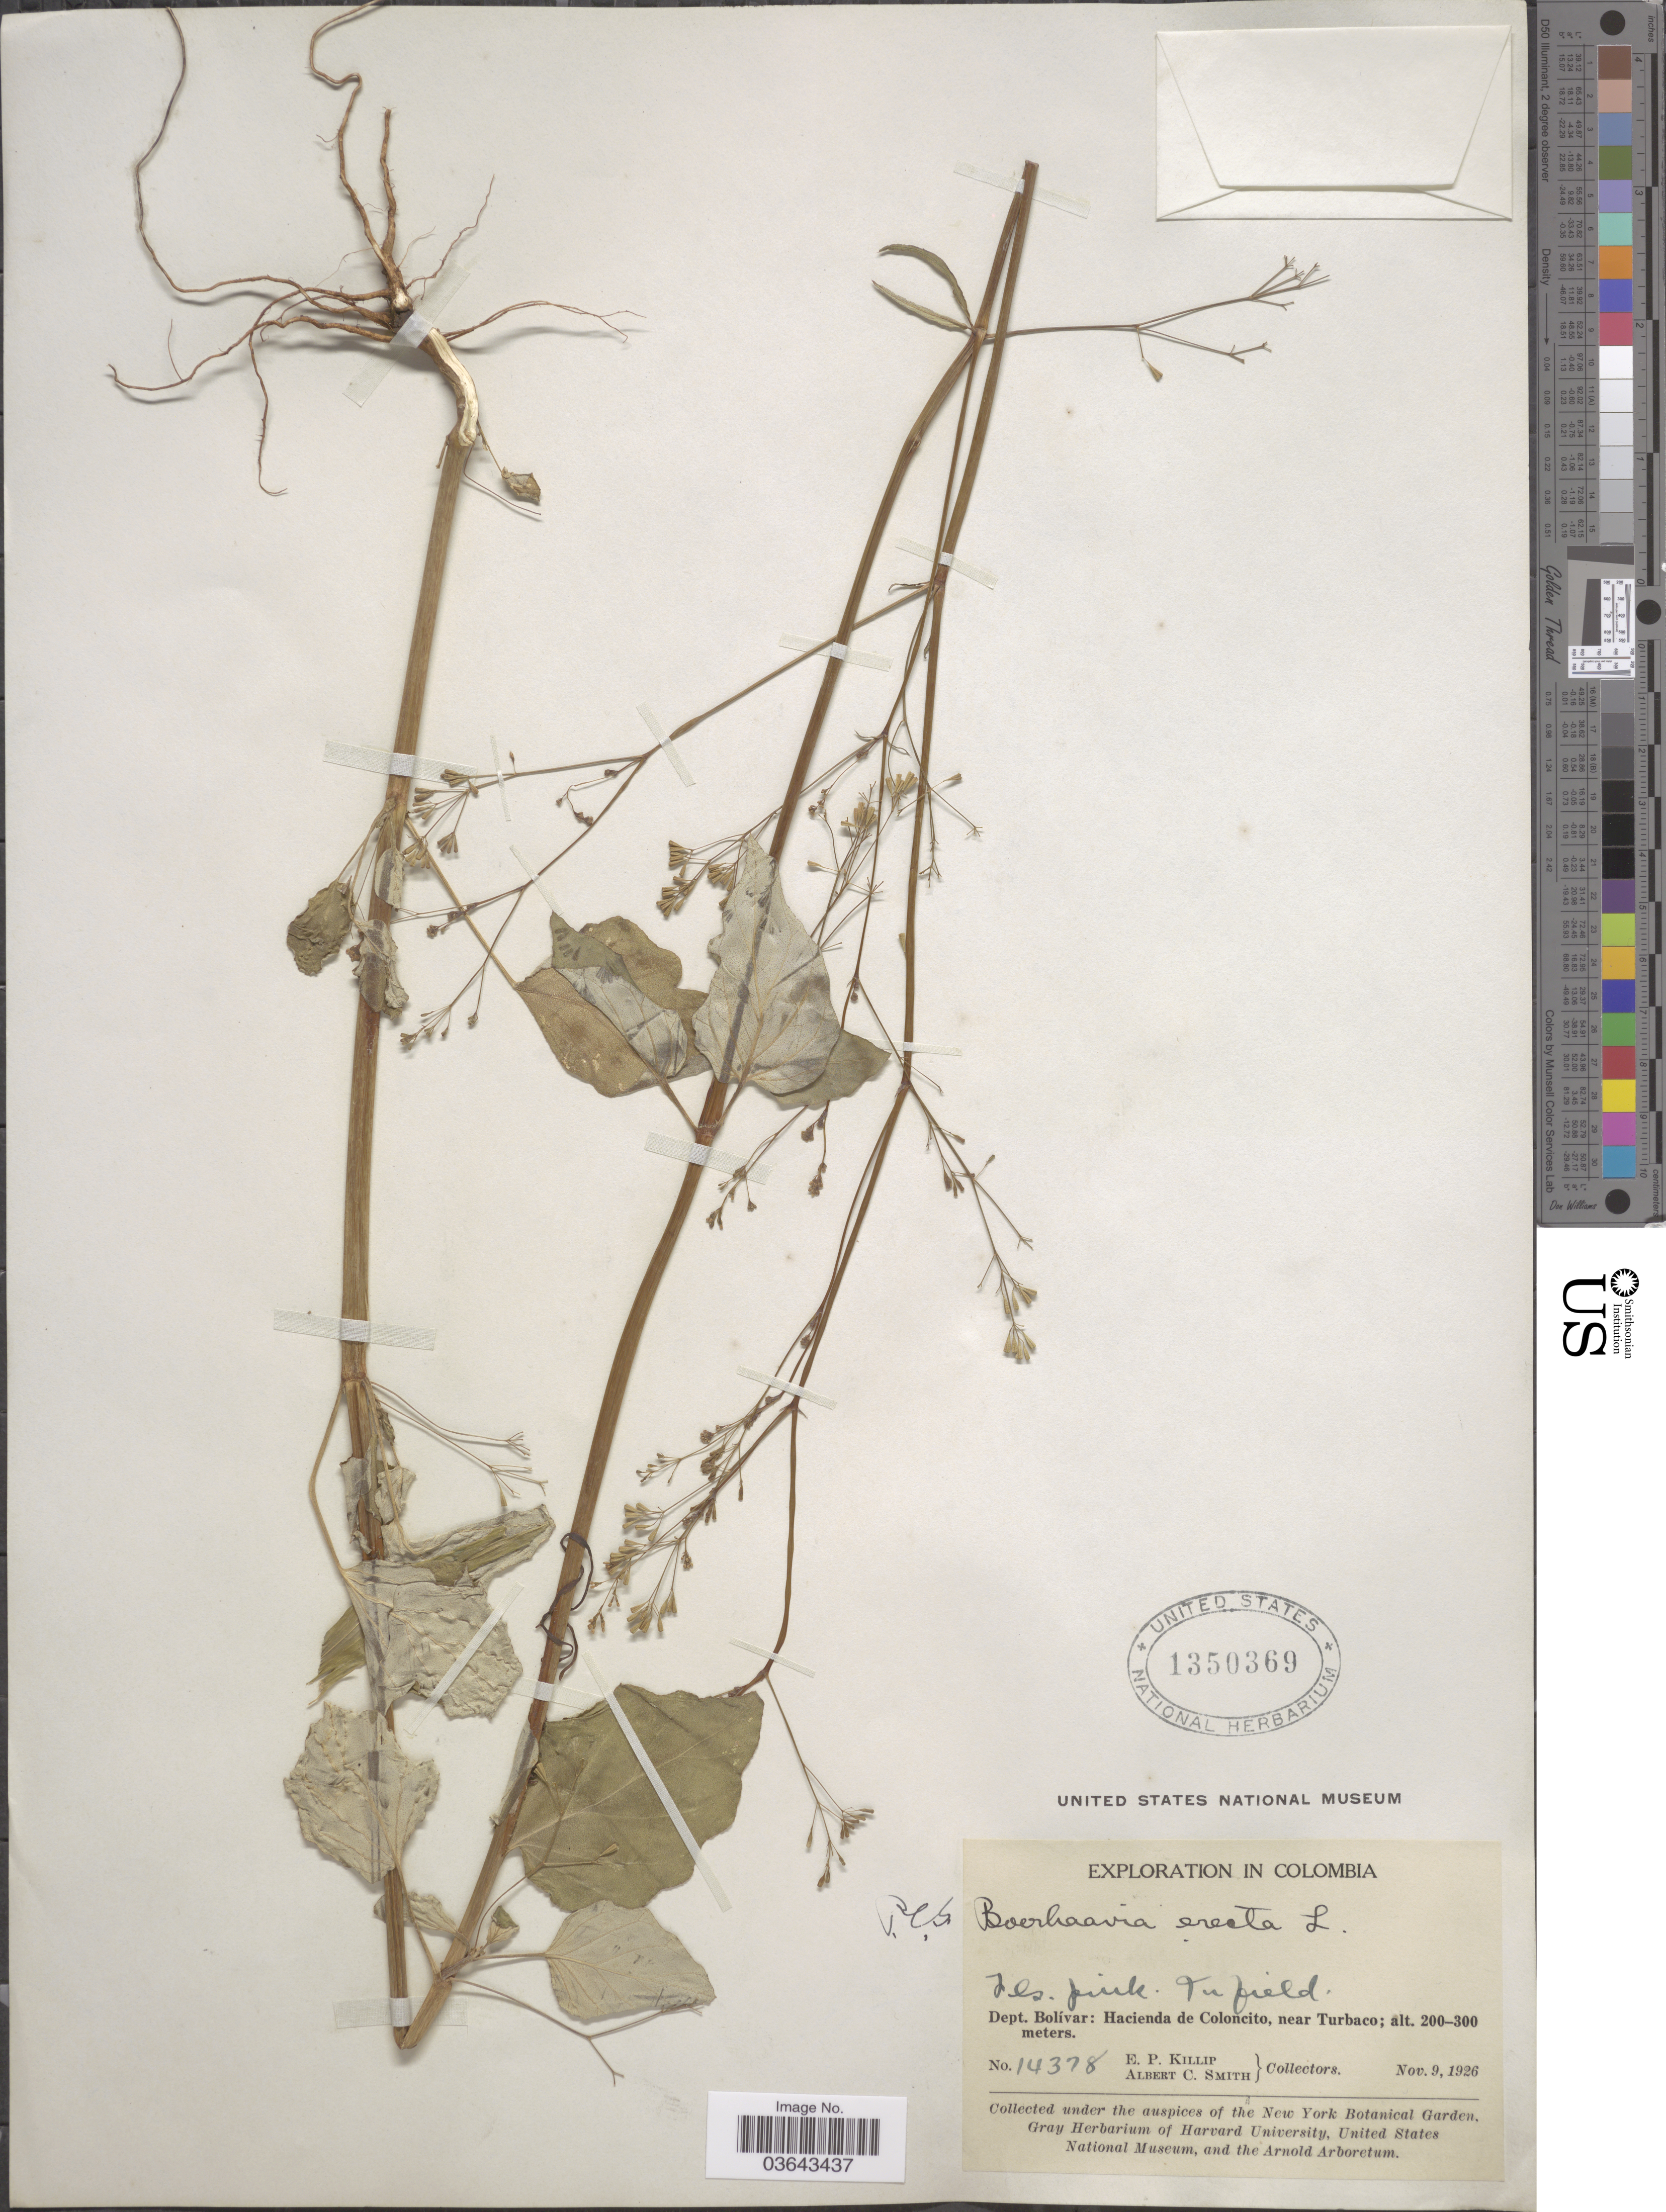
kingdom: Plantae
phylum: Tracheophyta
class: Magnoliopsida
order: Caryophyllales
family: Nyctaginaceae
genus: Boerhavia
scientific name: Boerhavia erecta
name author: L.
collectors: E. P. Killip & A. C. Smith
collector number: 14378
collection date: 1926-11-09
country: Colombia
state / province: Bolívar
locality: Dept. Bolívar: Hacienda de Coloncito, near Turbaco.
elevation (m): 200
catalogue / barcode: US 1350369